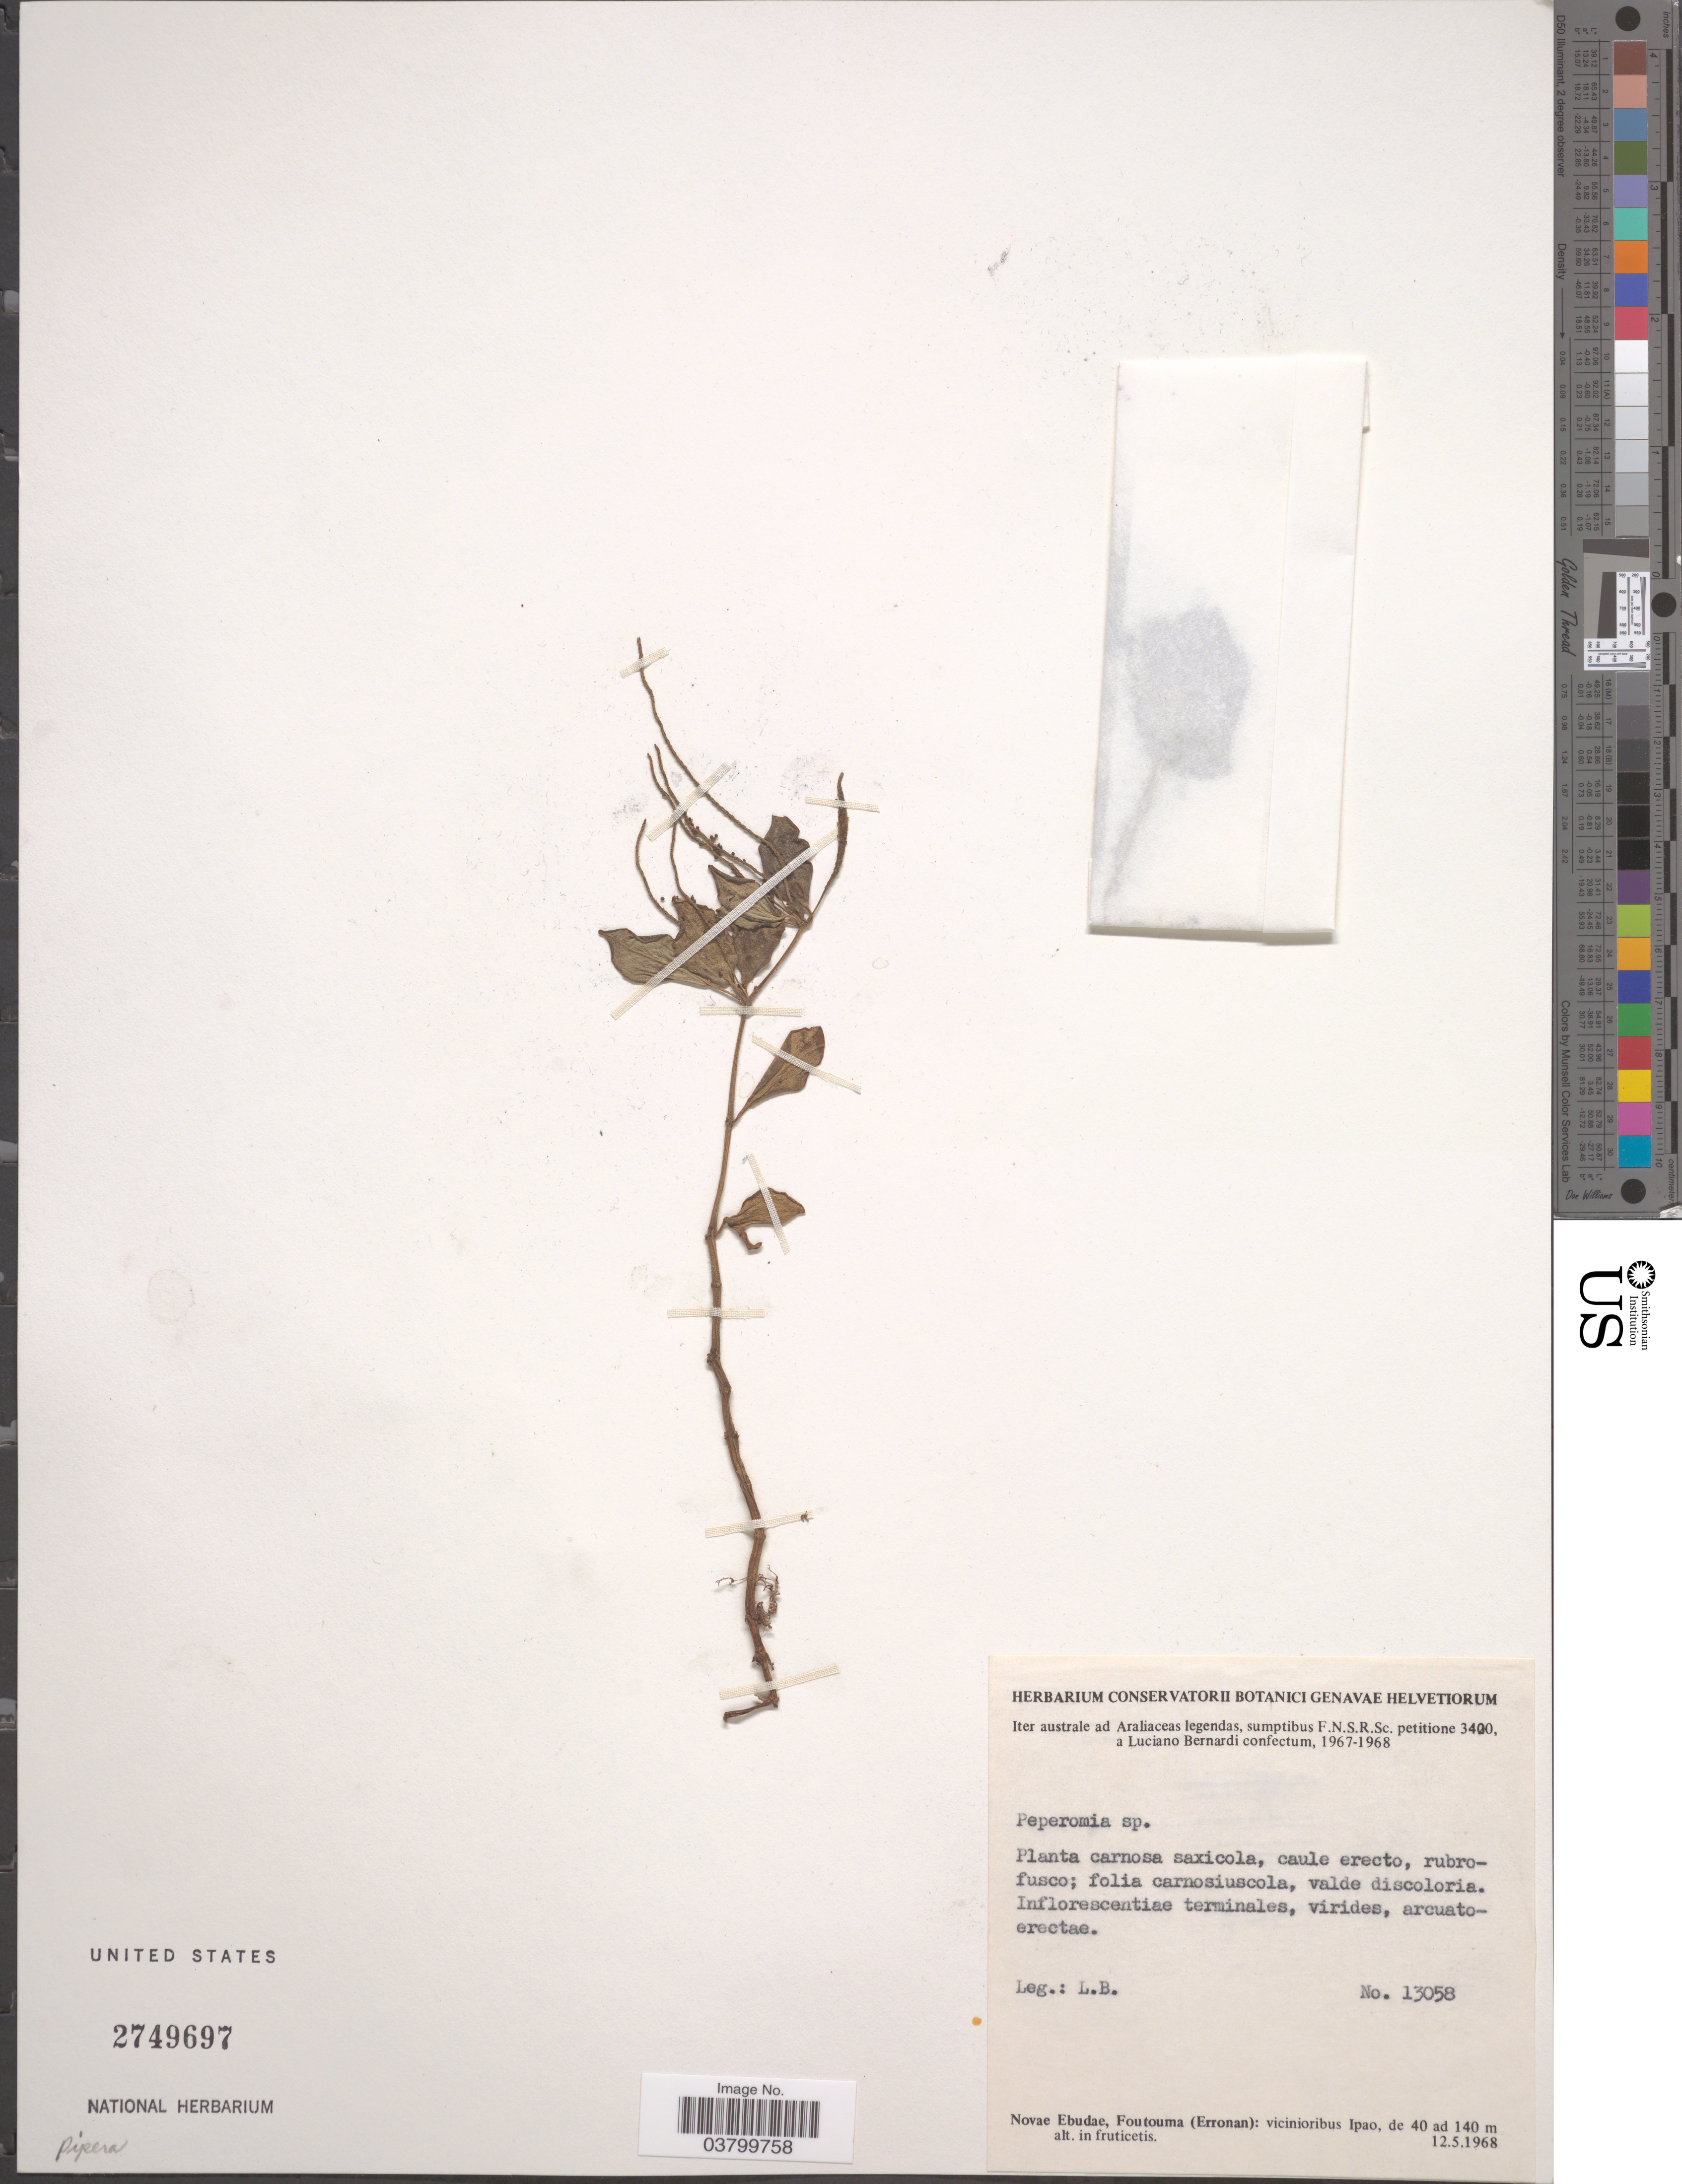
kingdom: Plantae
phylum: Tracheophyta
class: Magnoliopsida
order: Piperales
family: Piperaceae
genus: Peperomia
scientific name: Peperomia sp.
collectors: L. Bernardi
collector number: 13058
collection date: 1968-05-12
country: Vanuatu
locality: Novae Ebudae, Foutouma (Erronan): vicinioribus Ipao.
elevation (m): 40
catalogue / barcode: US 2749697